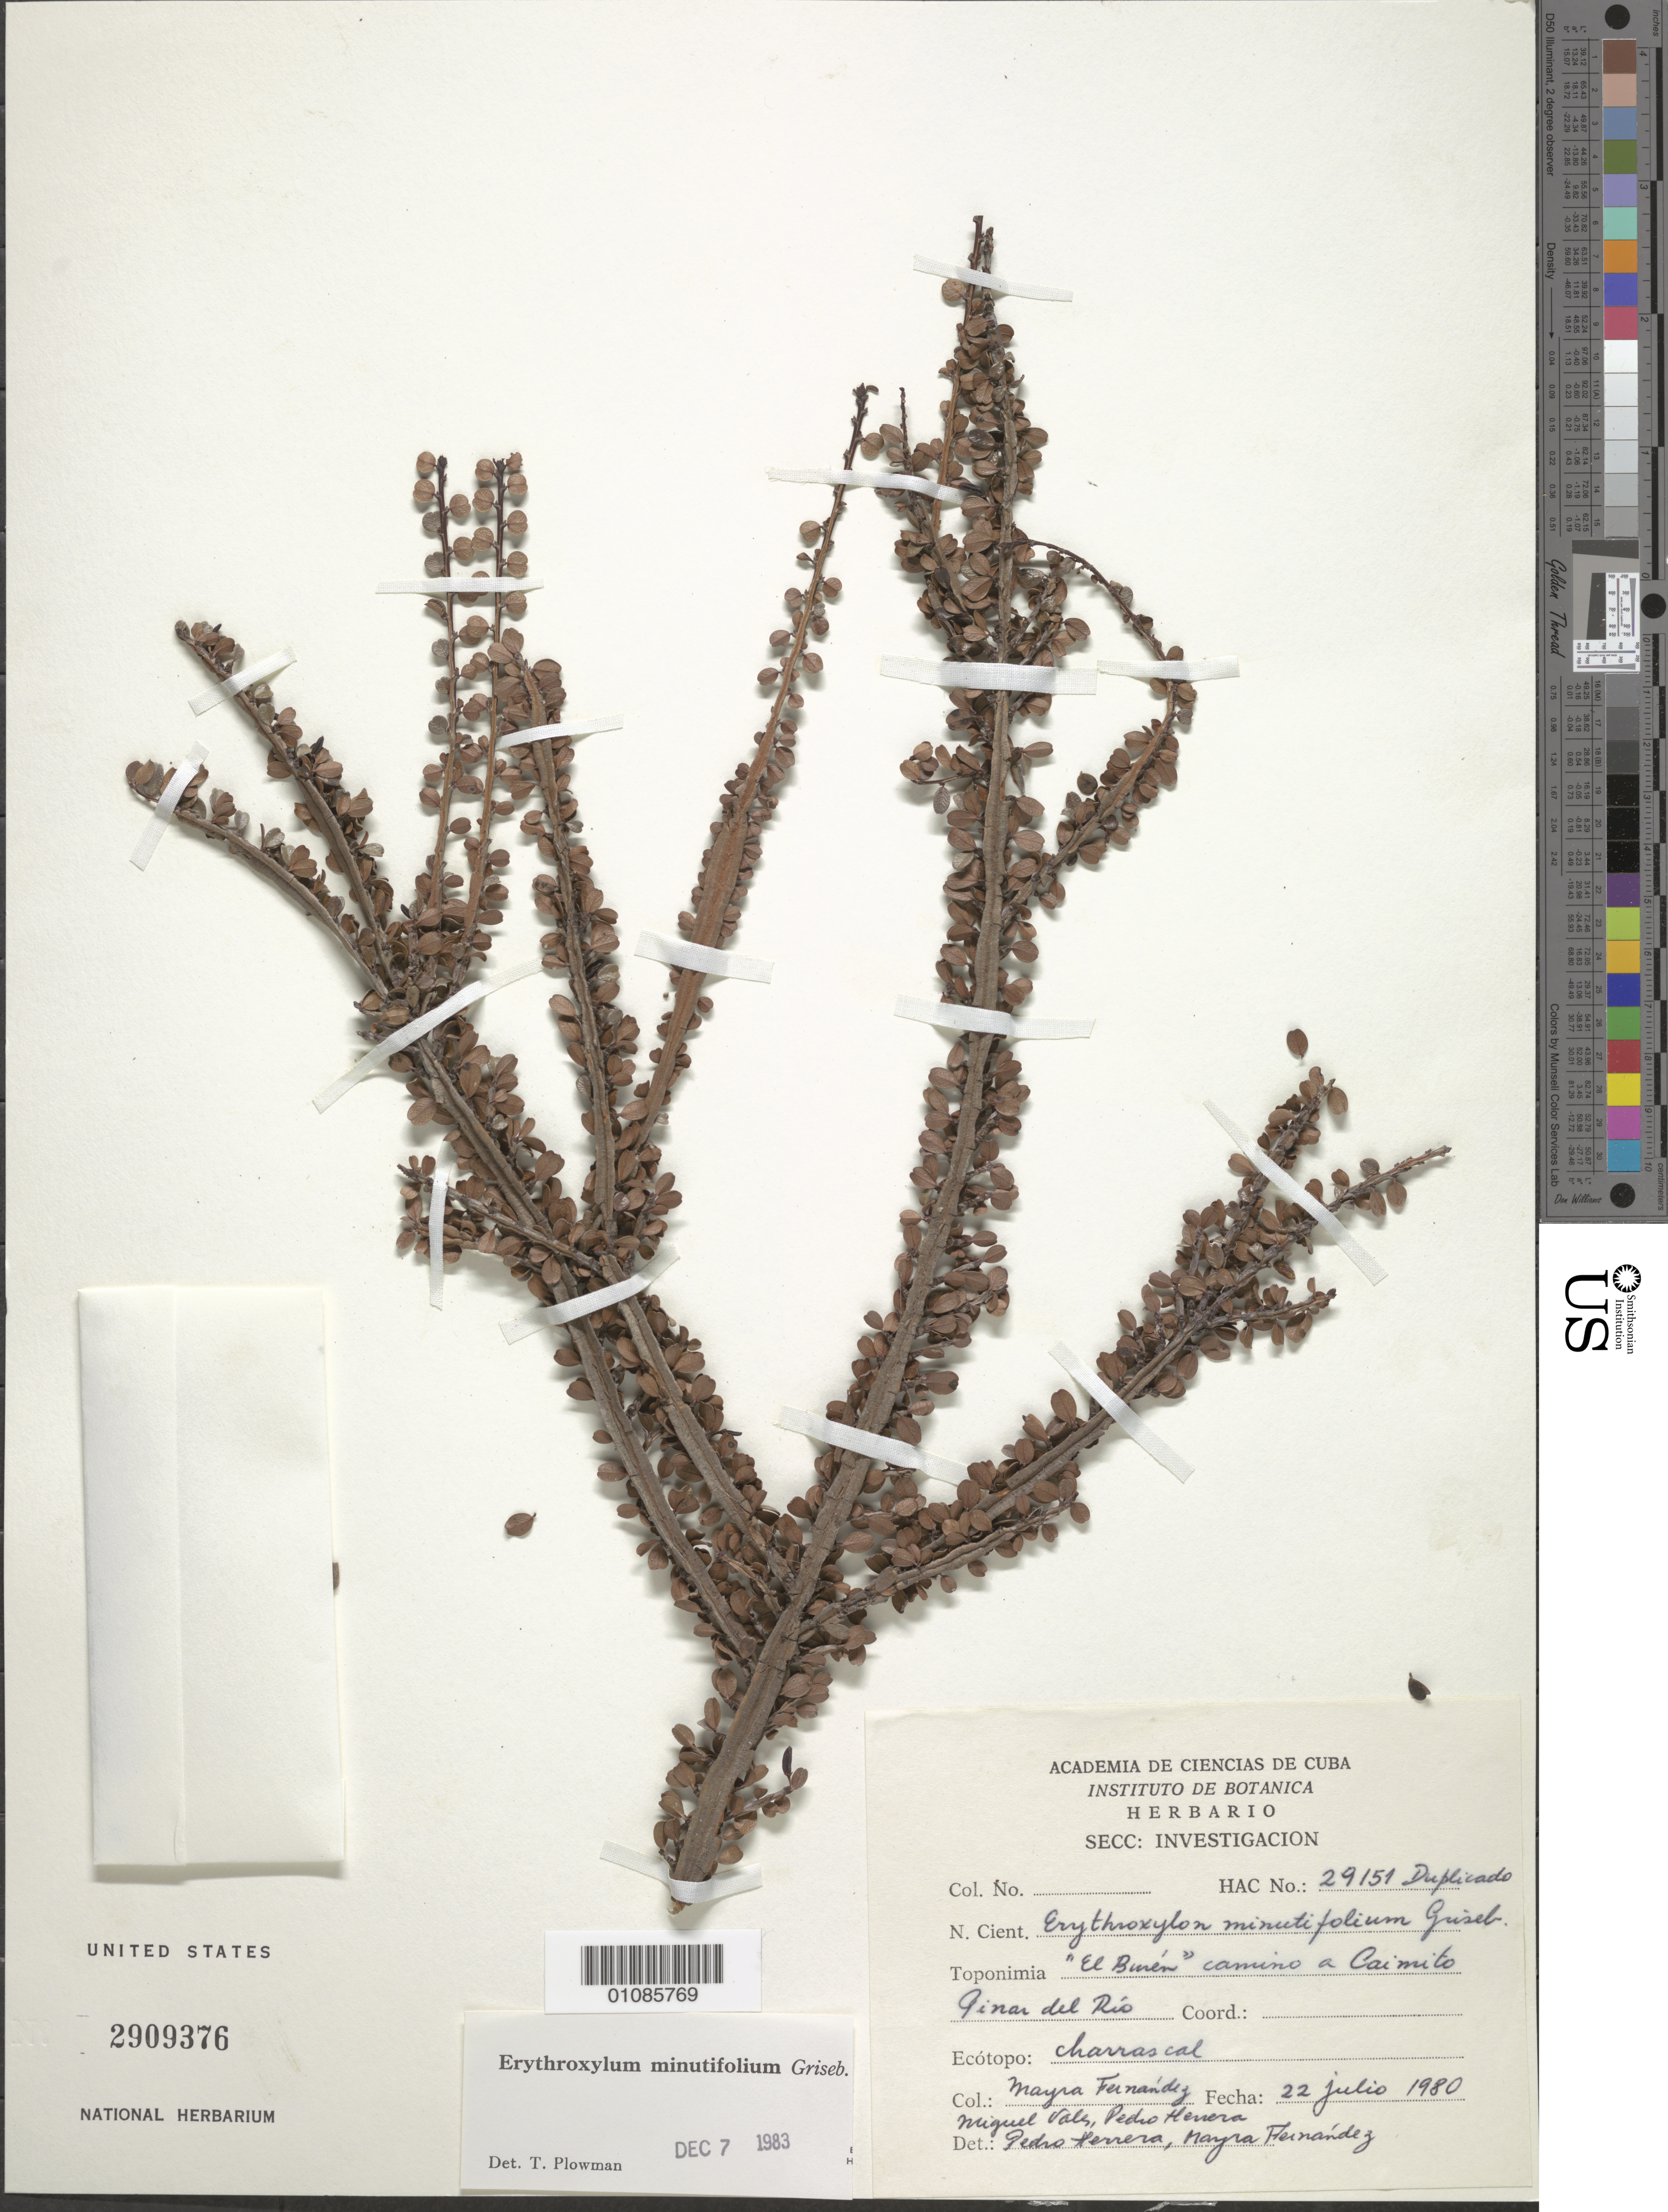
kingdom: Plantae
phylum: Tracheophyta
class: Magnoliopsida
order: Malpighiales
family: Erythroxylaceae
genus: Erythroxylum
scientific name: Erythroxylum minutifolium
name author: Griseb.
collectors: M. Fernández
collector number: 29151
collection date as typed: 22 Jul 1980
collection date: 1980-07-22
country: Cuba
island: Cuba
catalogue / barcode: US 2909376